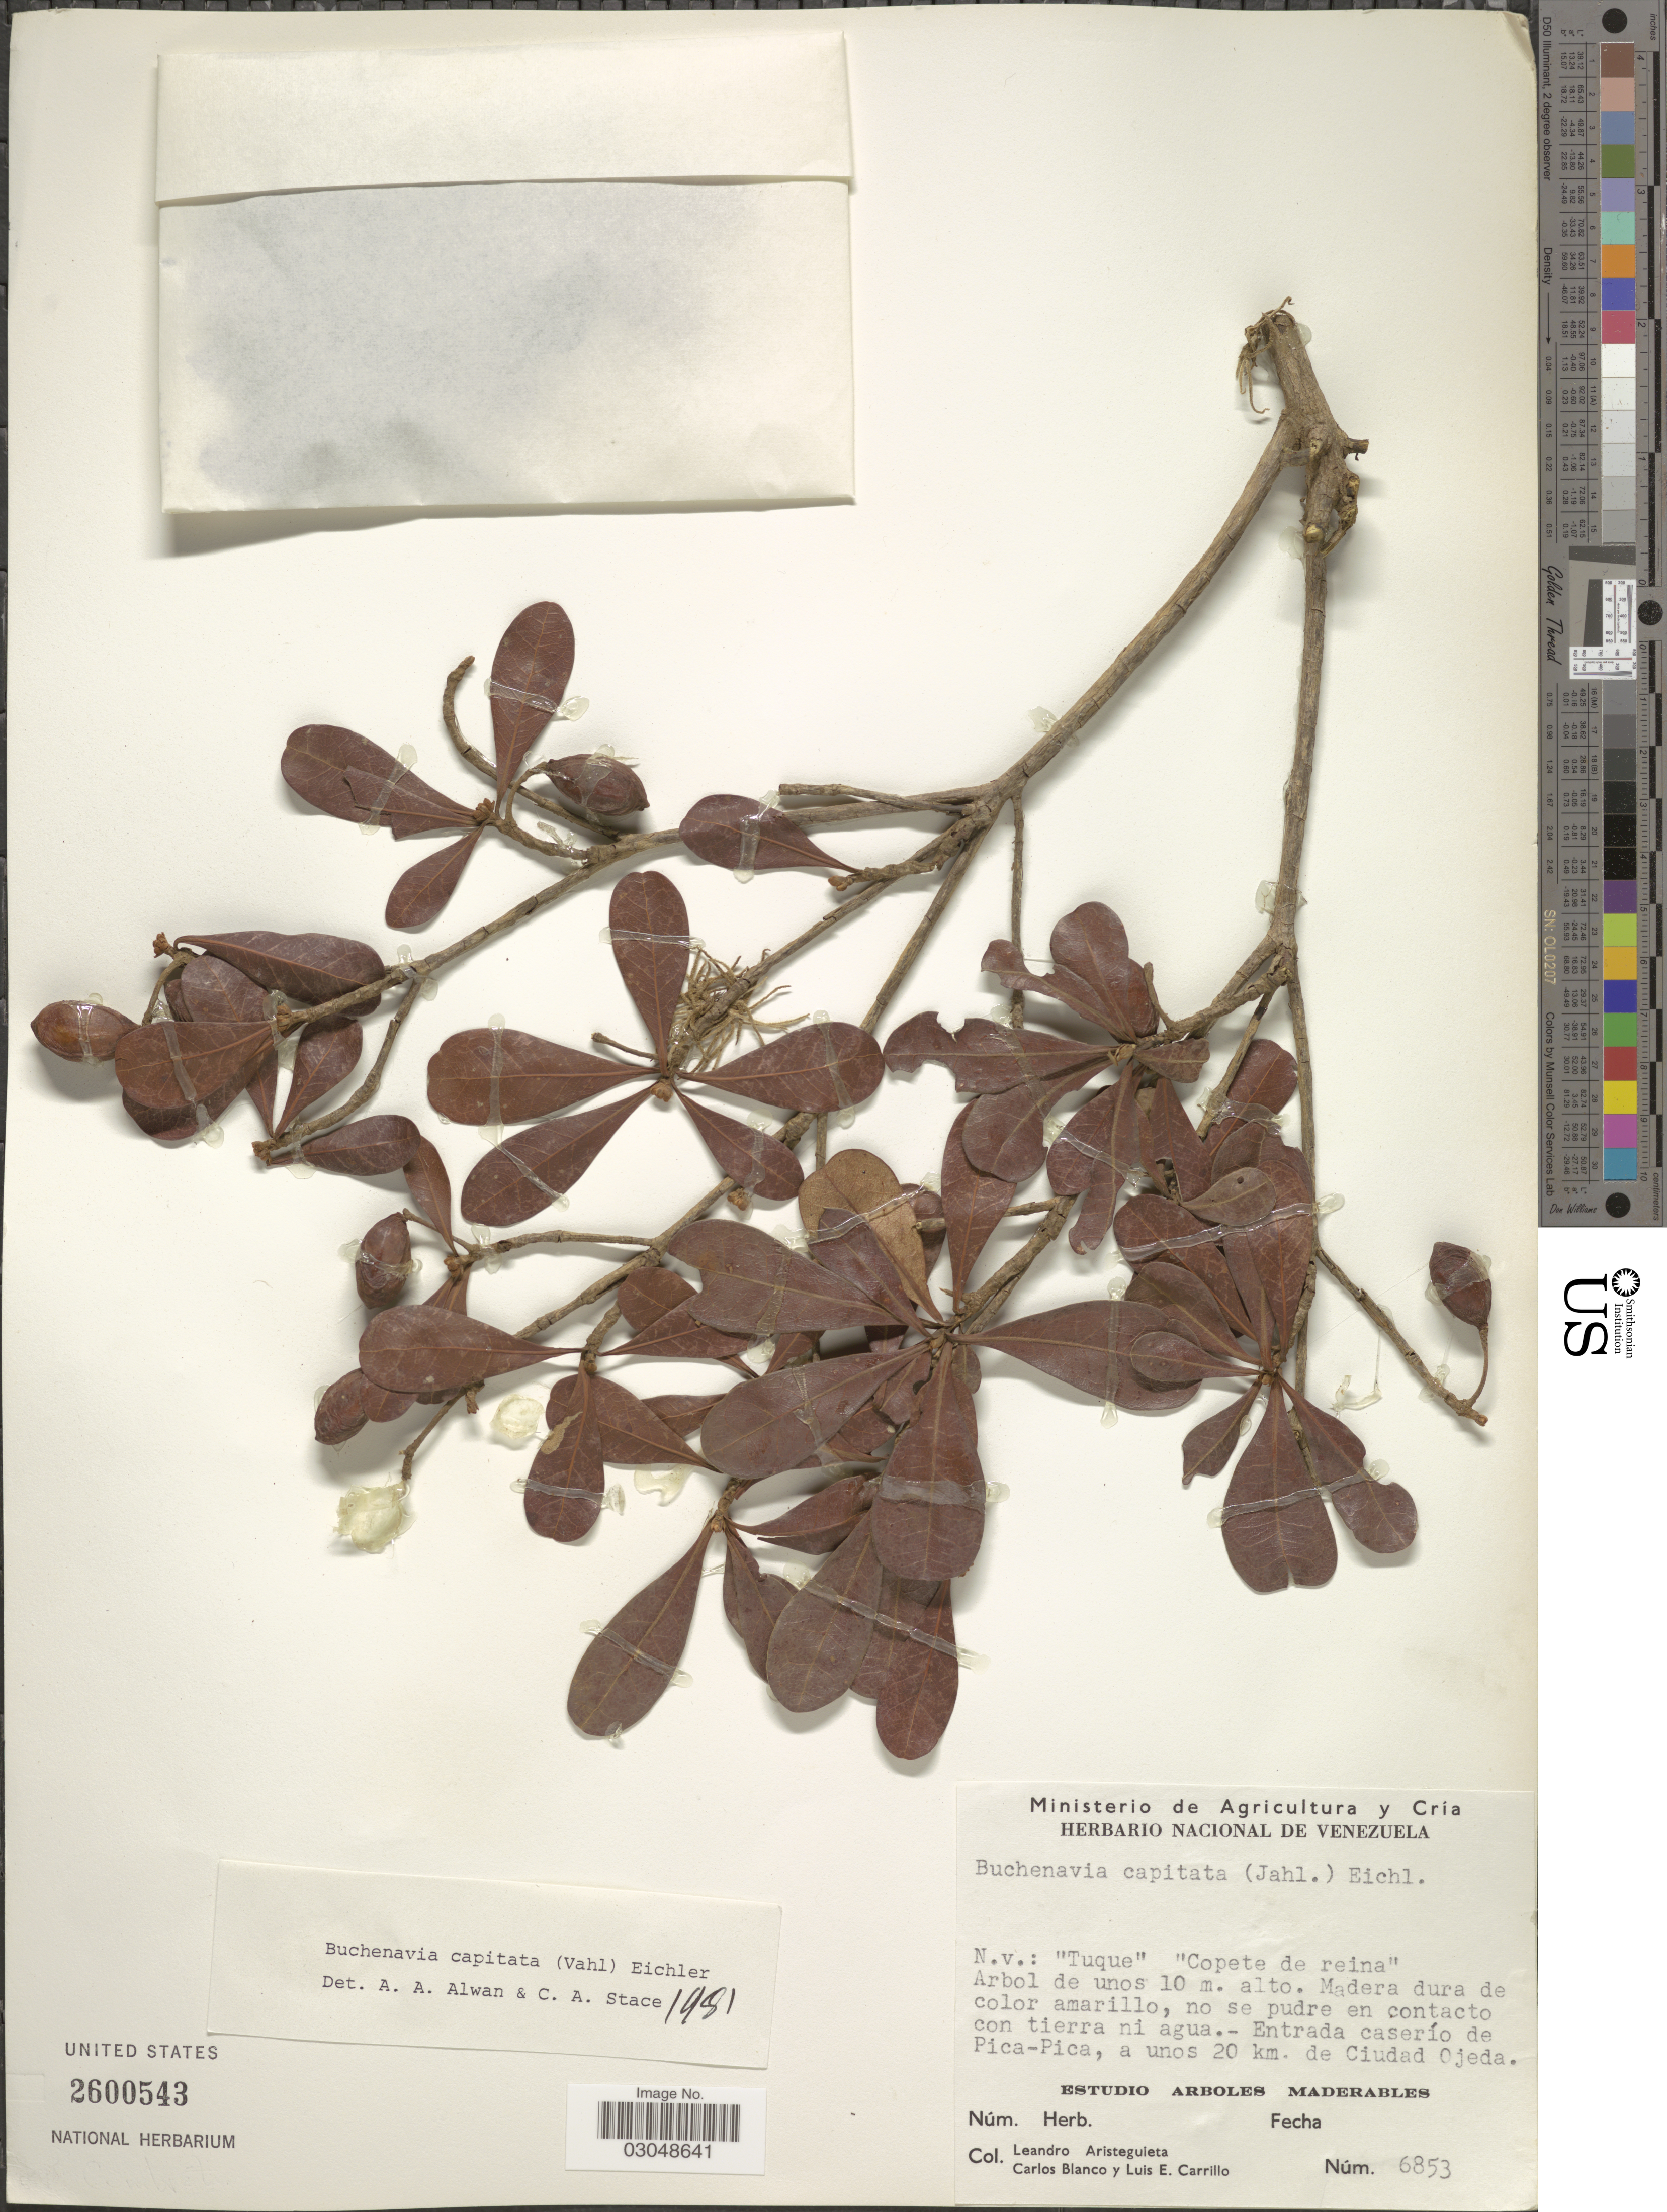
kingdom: Plantae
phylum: Tracheophyta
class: Magnoliopsida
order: Myrtales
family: Combretaceae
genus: Terminalia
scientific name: Terminalia tetraphylla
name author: (Aubl.) Gere & Boatwr.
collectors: L. Aristeguieta, C. Blanco & L. Carrillo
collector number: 6853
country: Venezuela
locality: Entrada caserío de Pica-Pica, a unos 20 km. de Ciudad Ojeda.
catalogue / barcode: US 2600543